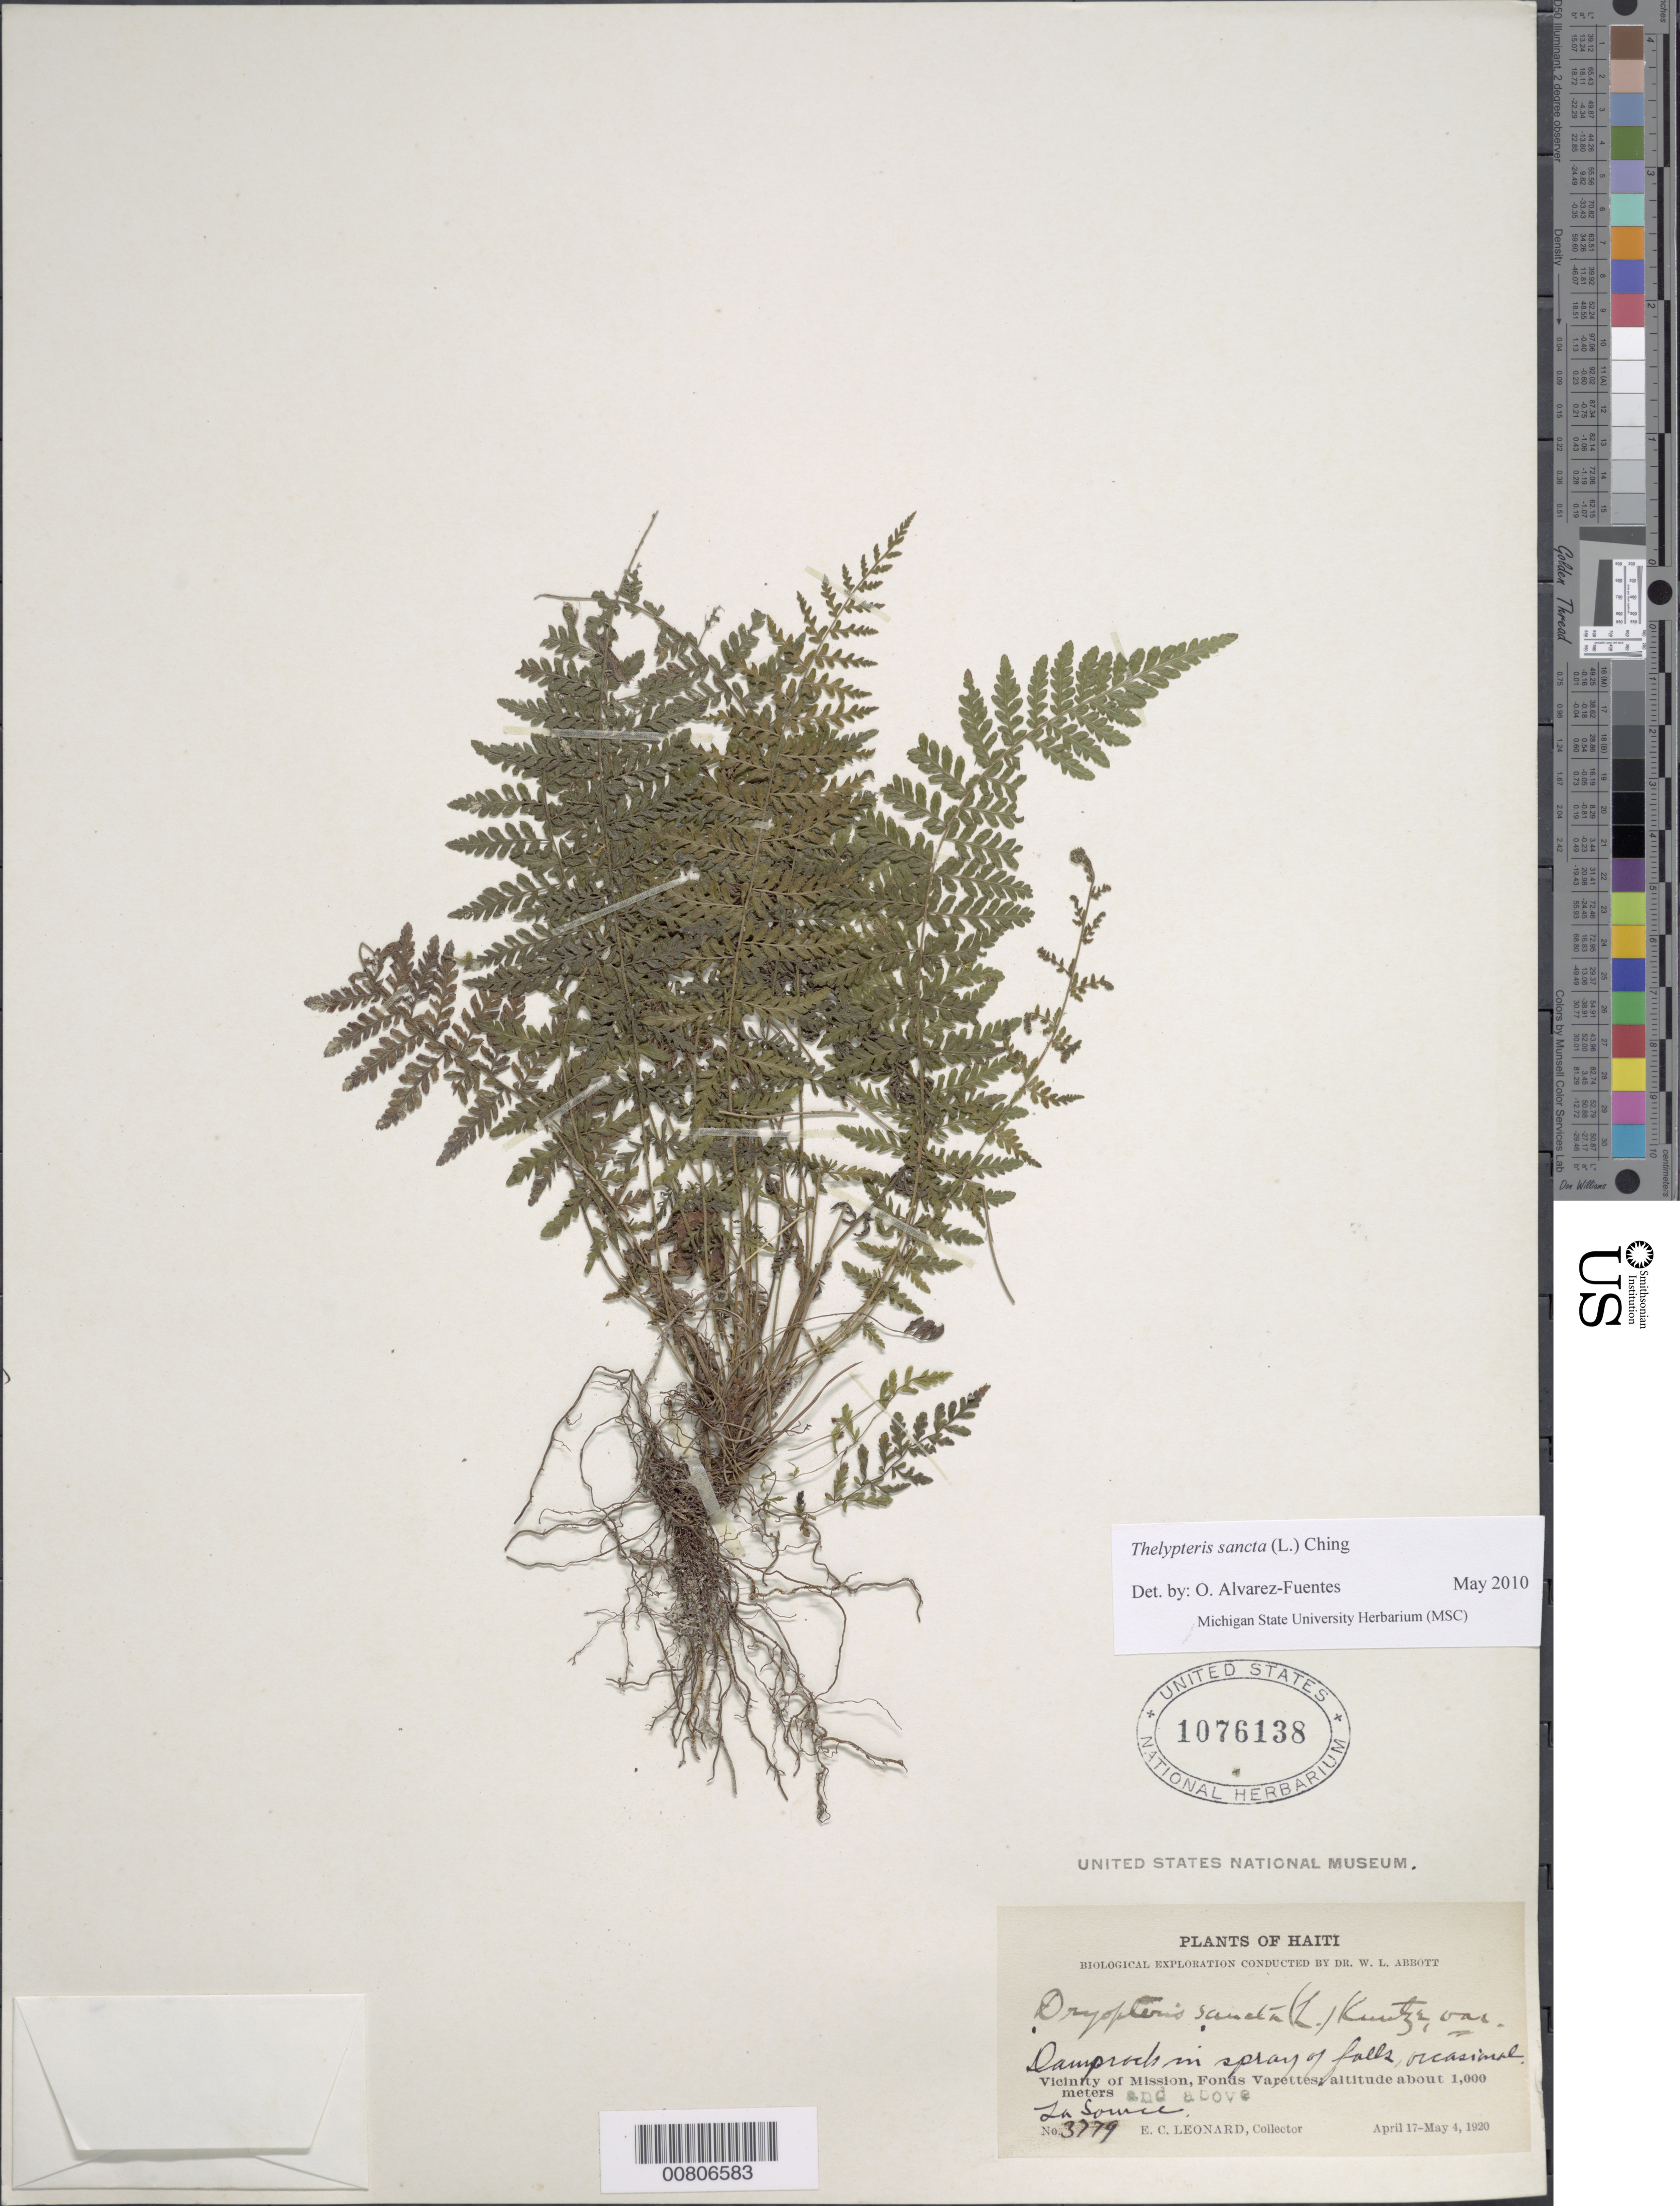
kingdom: Plantae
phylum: Tracheophyta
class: Polypodiopsida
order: Polypodiales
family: Thelypteridaceae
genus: Amauropelta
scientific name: Amauropelta sancta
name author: (L.) Pic. Serm.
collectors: E. C. Leonard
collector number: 3779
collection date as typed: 17 Apr 1920 to 04 May 1920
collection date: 1920-04-17/1920-05-04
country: Haiti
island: Hispaniola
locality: Mission, Fonds Varettes, La Source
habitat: Damp rock in spray of falls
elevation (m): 1000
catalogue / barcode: US 1076138